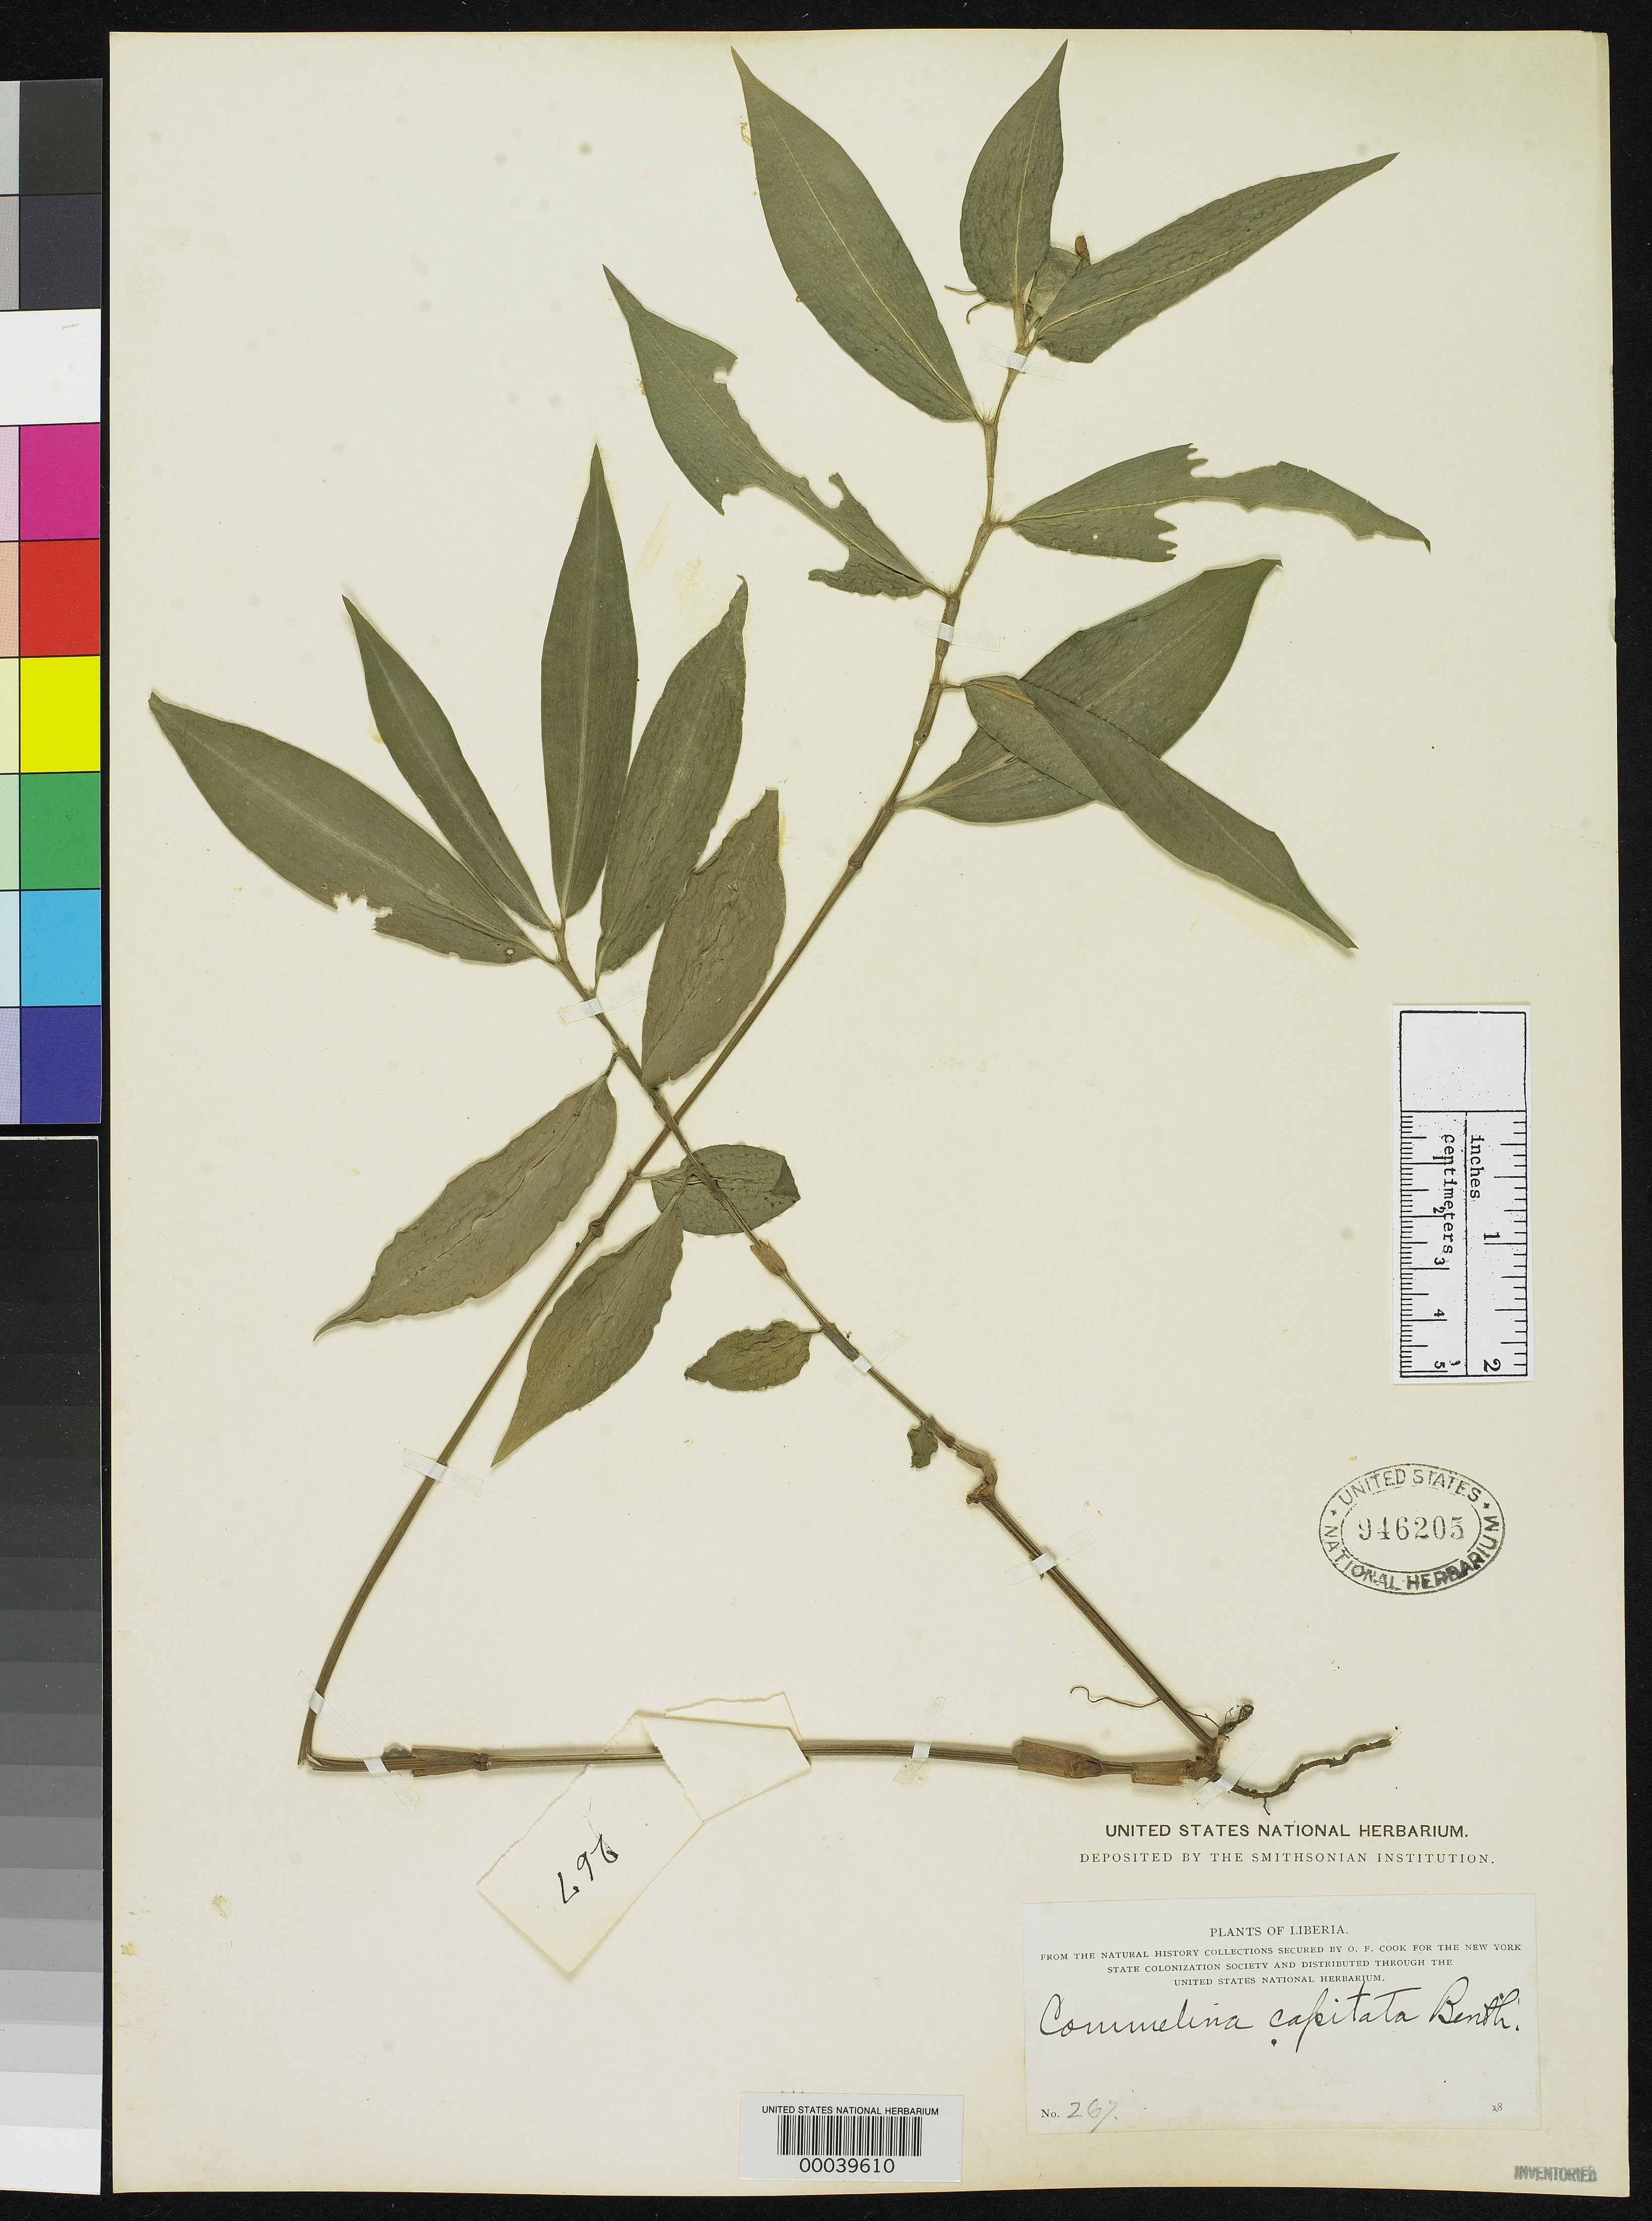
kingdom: Plantae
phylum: Tracheophyta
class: Liliopsida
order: Commelinales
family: Commelinaceae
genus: Commelina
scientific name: Commelina capitata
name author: Benth.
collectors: O. F. Cook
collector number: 267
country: Liberia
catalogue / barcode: US 946205